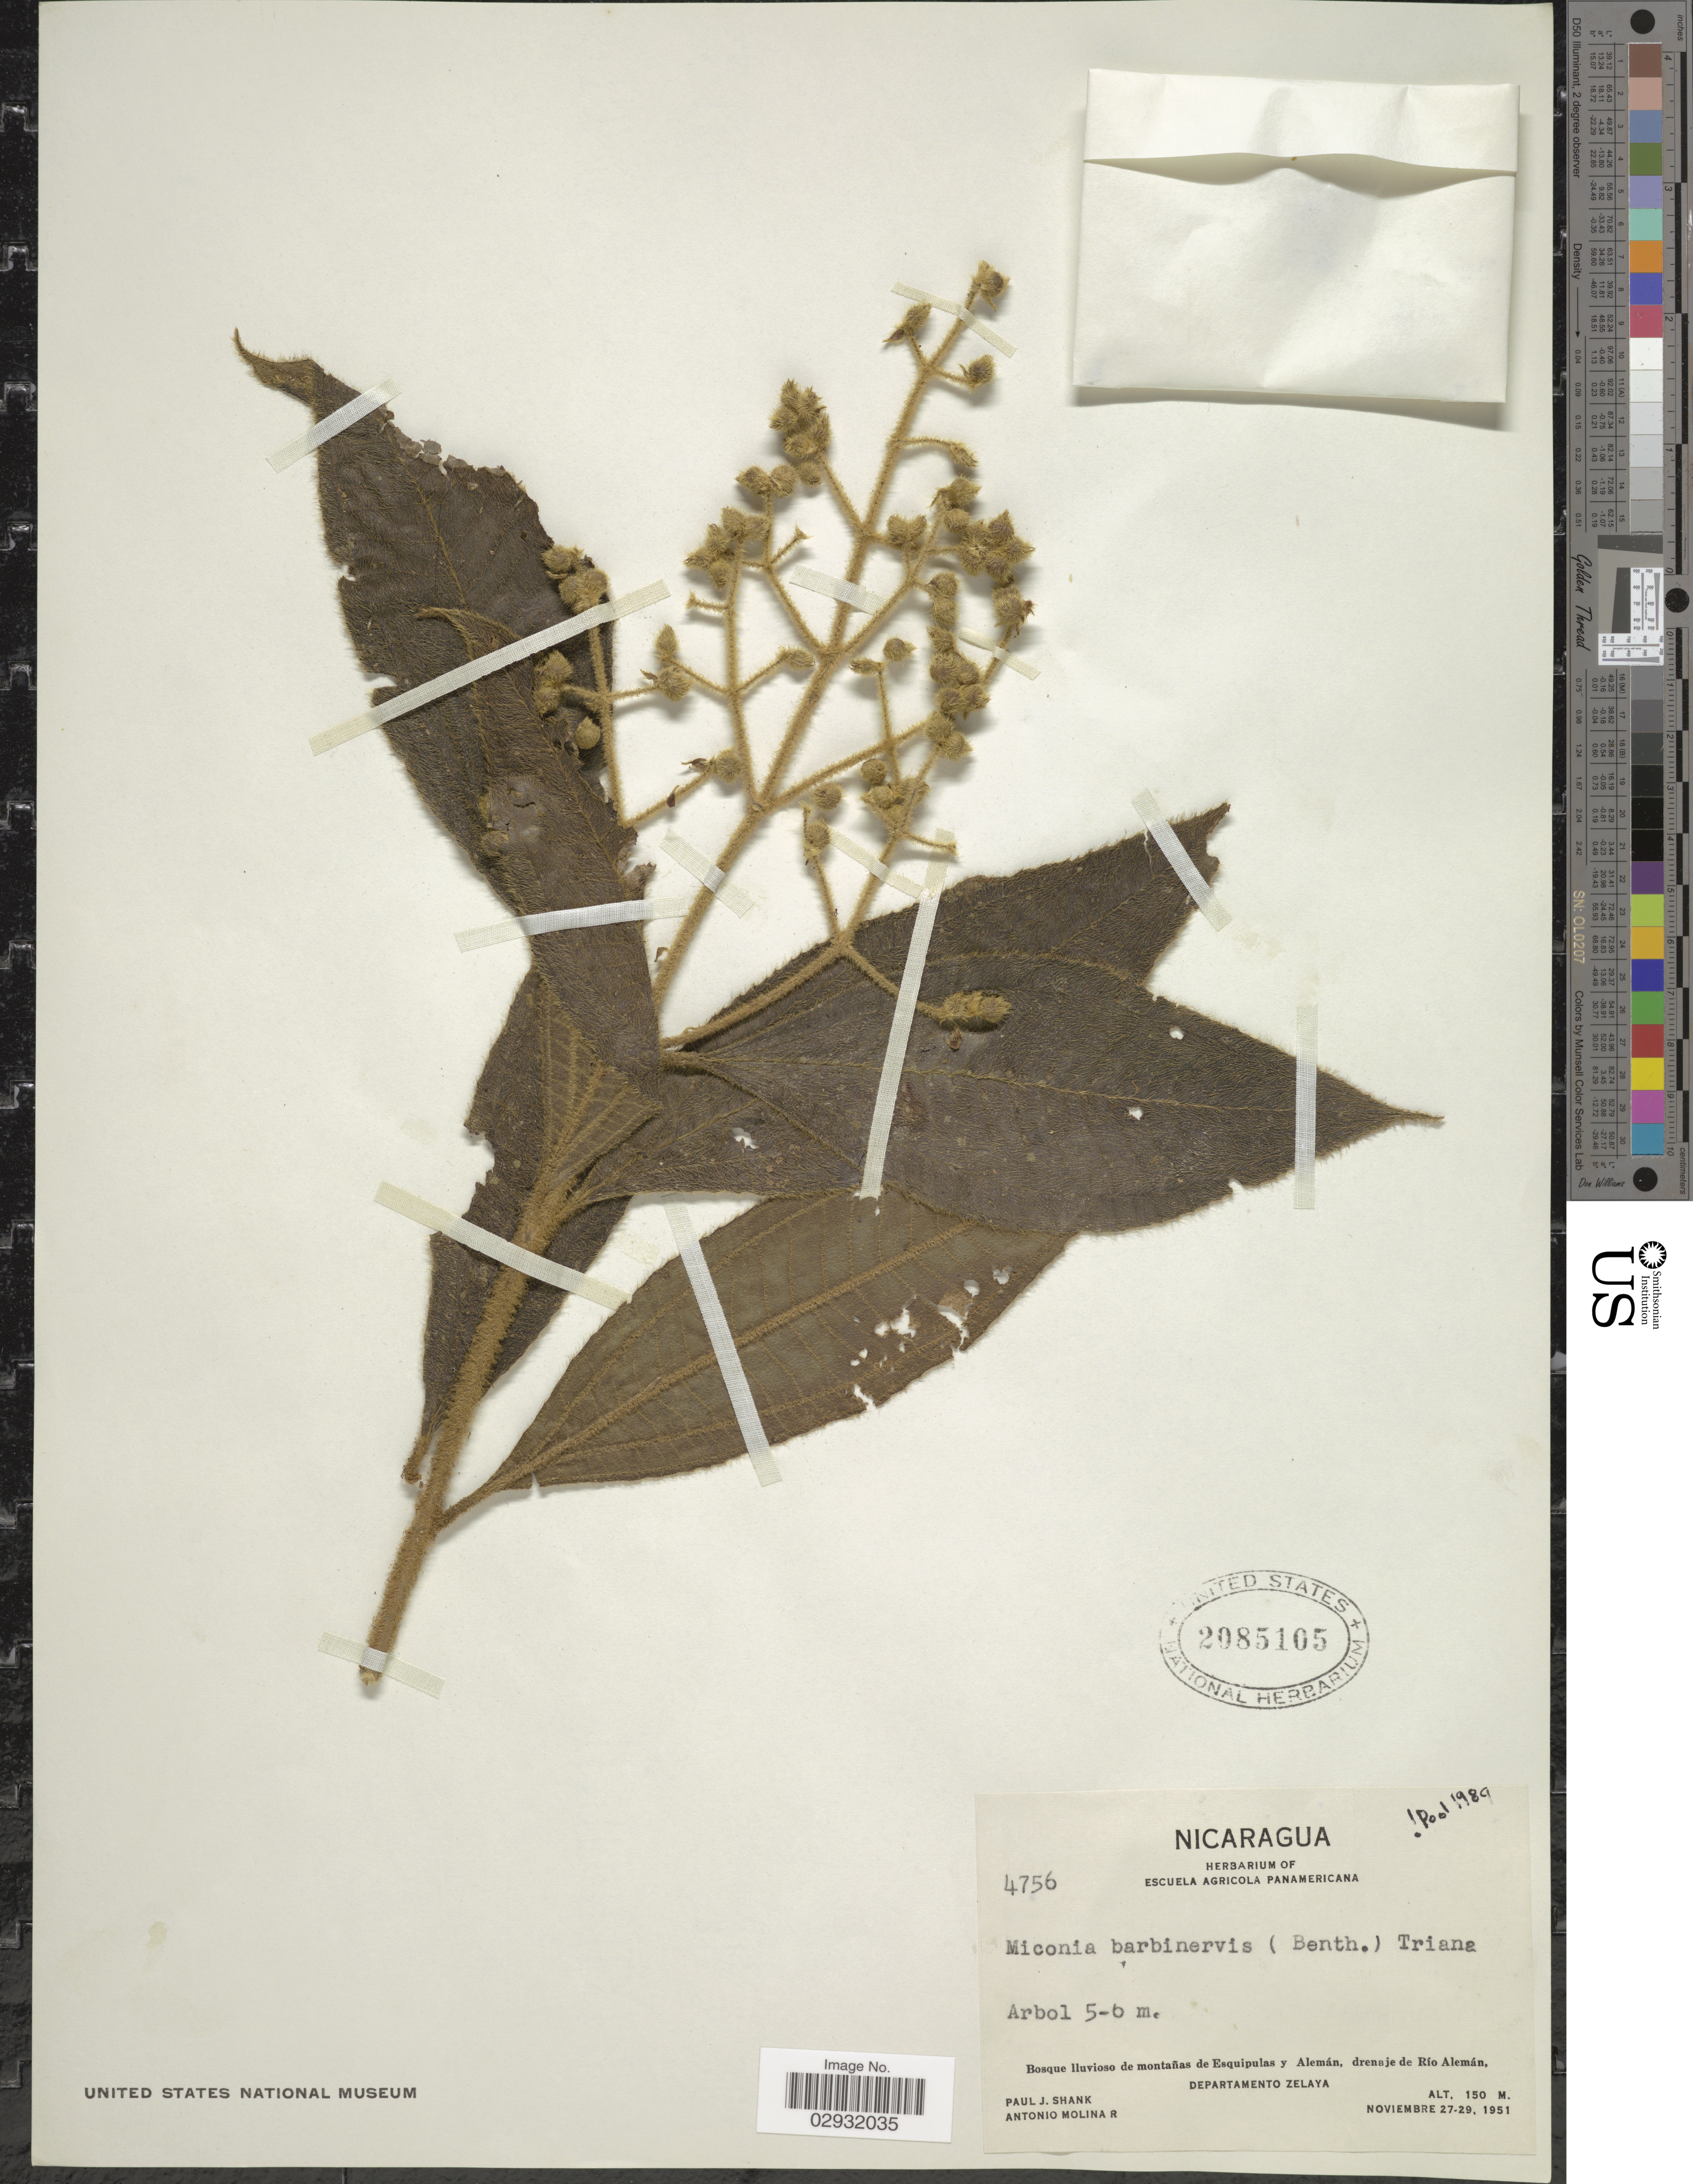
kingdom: Plantae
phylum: Tracheophyta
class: Magnoliopsida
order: Myrtales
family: Melastomataceae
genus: Miconia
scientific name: Miconia barbinervis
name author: (Benth.) Triana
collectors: P. J. Shank & A. Molina R.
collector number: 4756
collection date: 1951-11-27/1951-11-29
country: Nicaragua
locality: Bosque lluvioso de montañas de Esquipulas y Alemán, drenaje de Río Alemán, Departamento Zelaya.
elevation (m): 150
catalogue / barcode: US 2085105